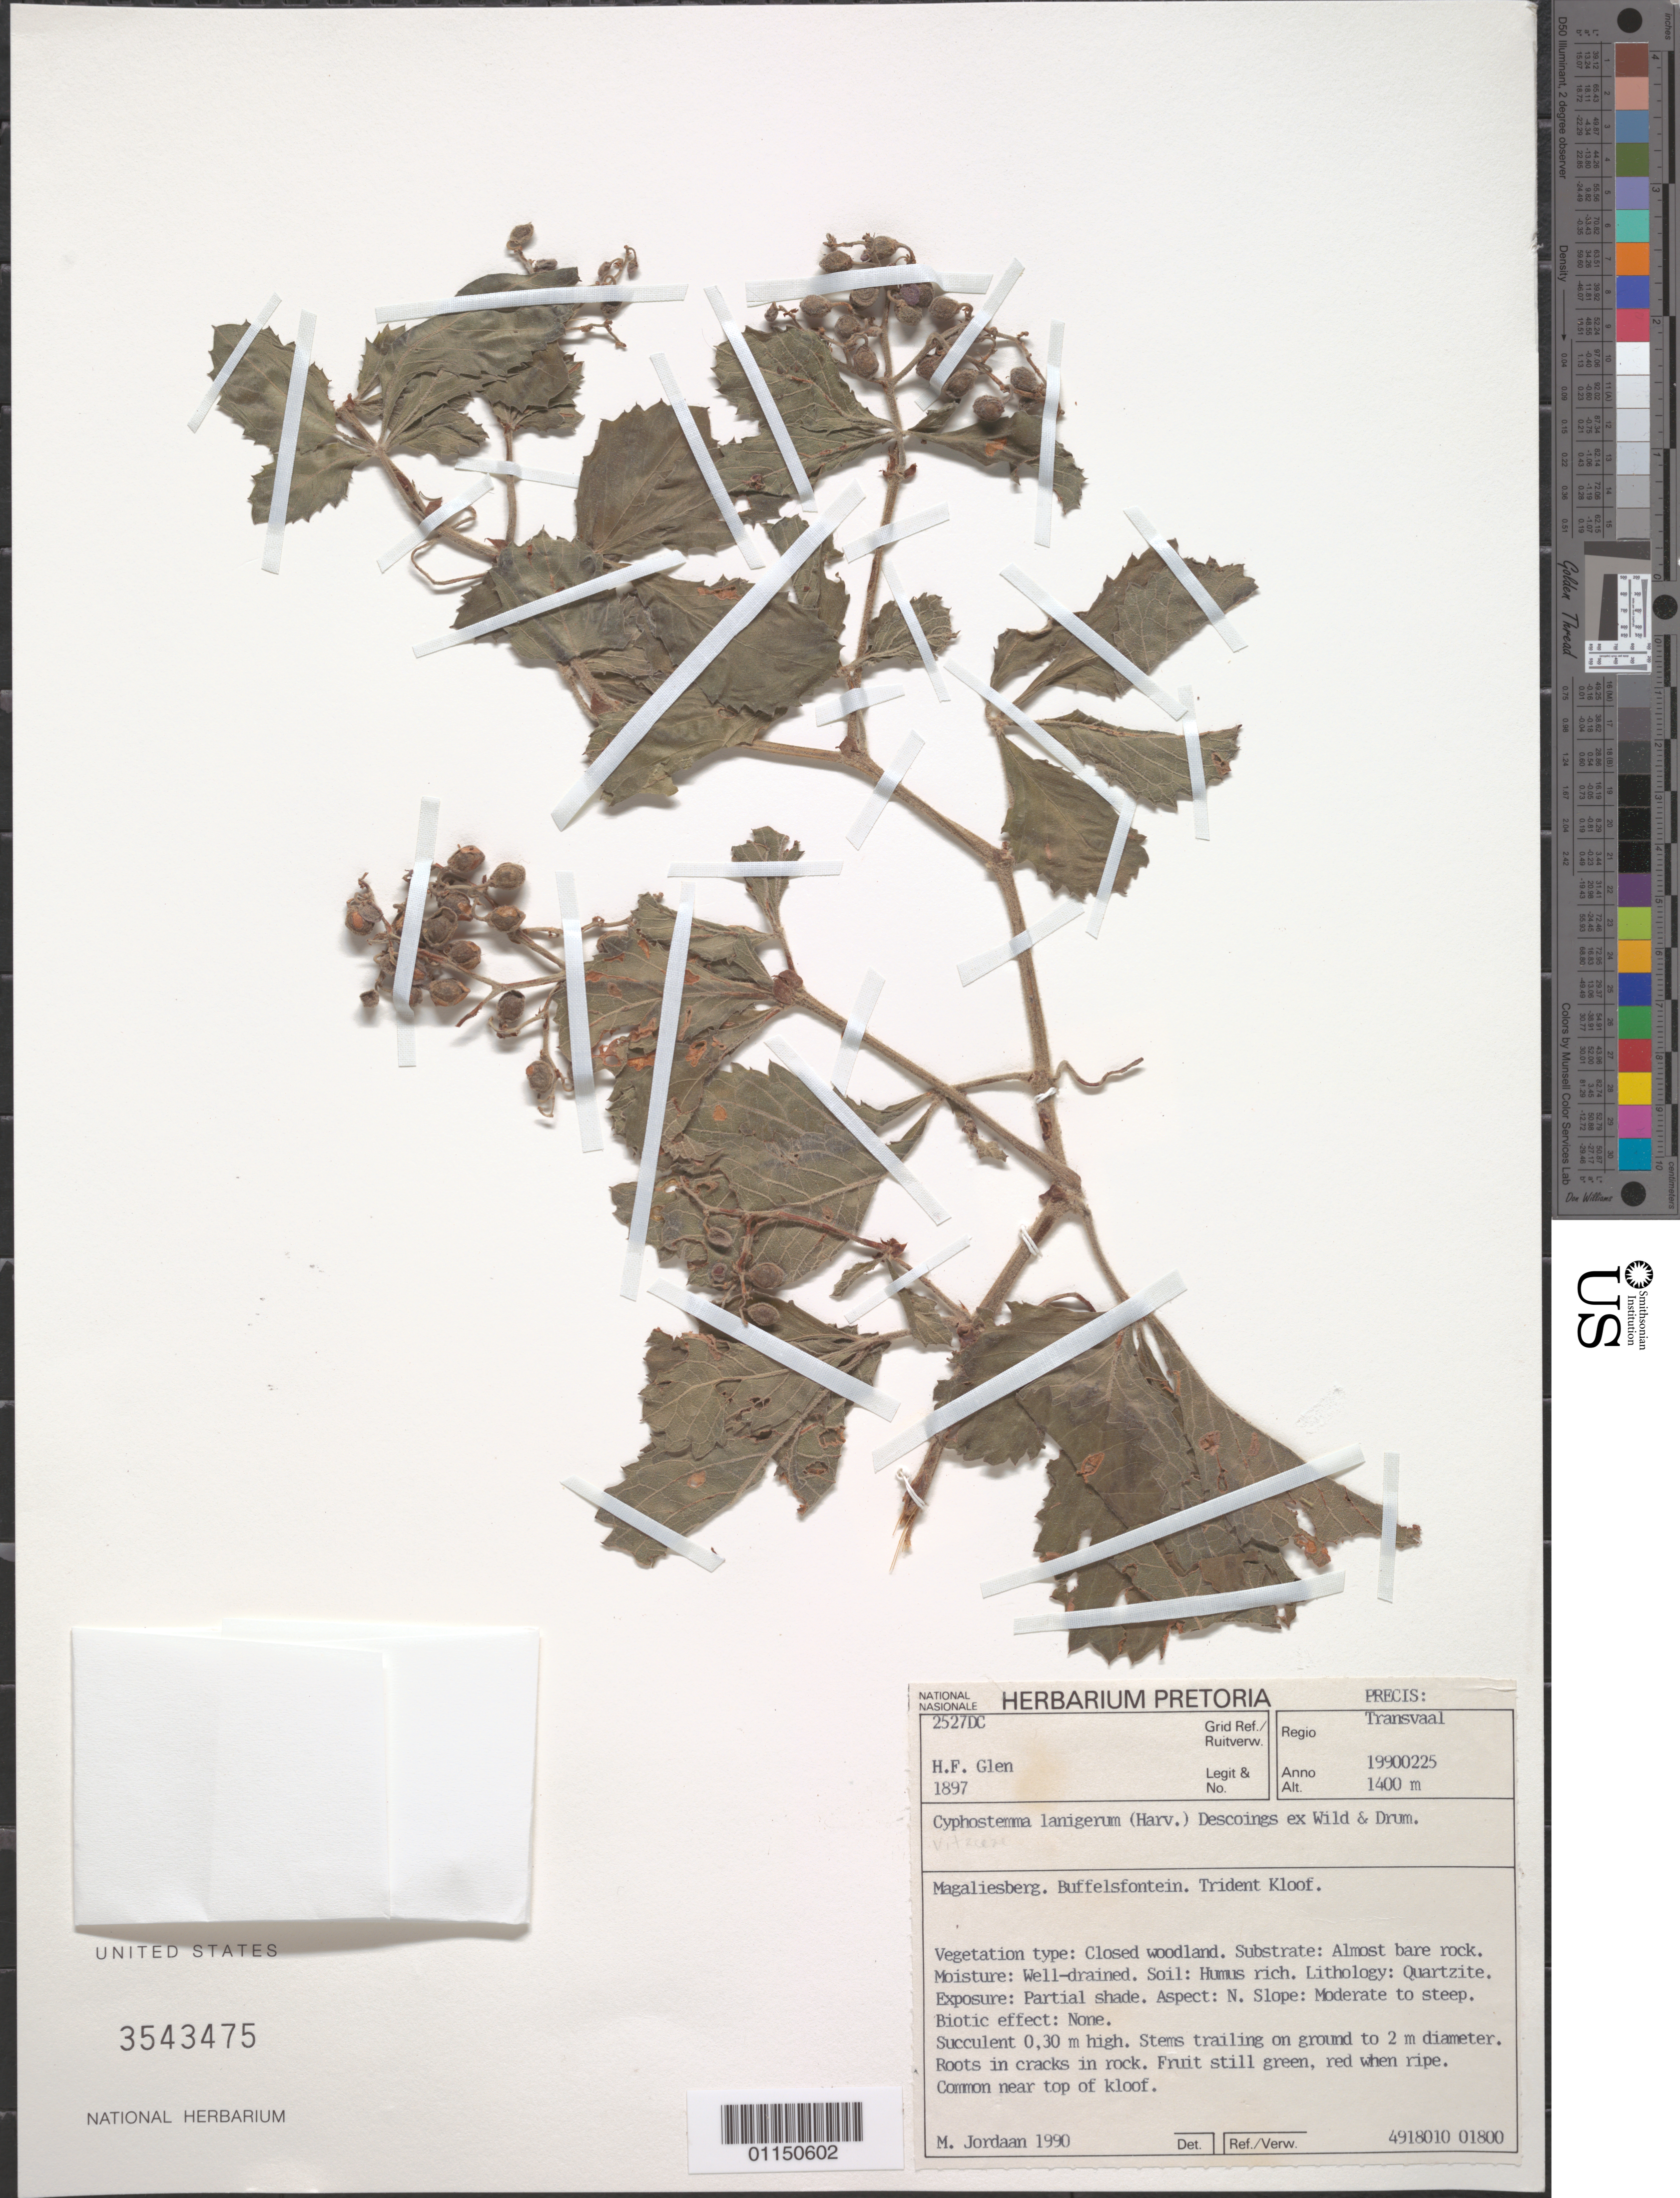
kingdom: Plantae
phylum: Tracheophyta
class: Magnoliopsida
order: Vitales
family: Vitaceae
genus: Cyphostemma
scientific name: Cyphostemma lanigerum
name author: (Harv.) Desc. et al.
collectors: H. F. Glen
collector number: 2527DC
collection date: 1897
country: South Africa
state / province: North West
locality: Pretoria. Transvaal. Magaliesberg. Buffelsfontein. Trident Kloof.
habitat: Closed woodland. Succulent. Common.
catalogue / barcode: US 3543475